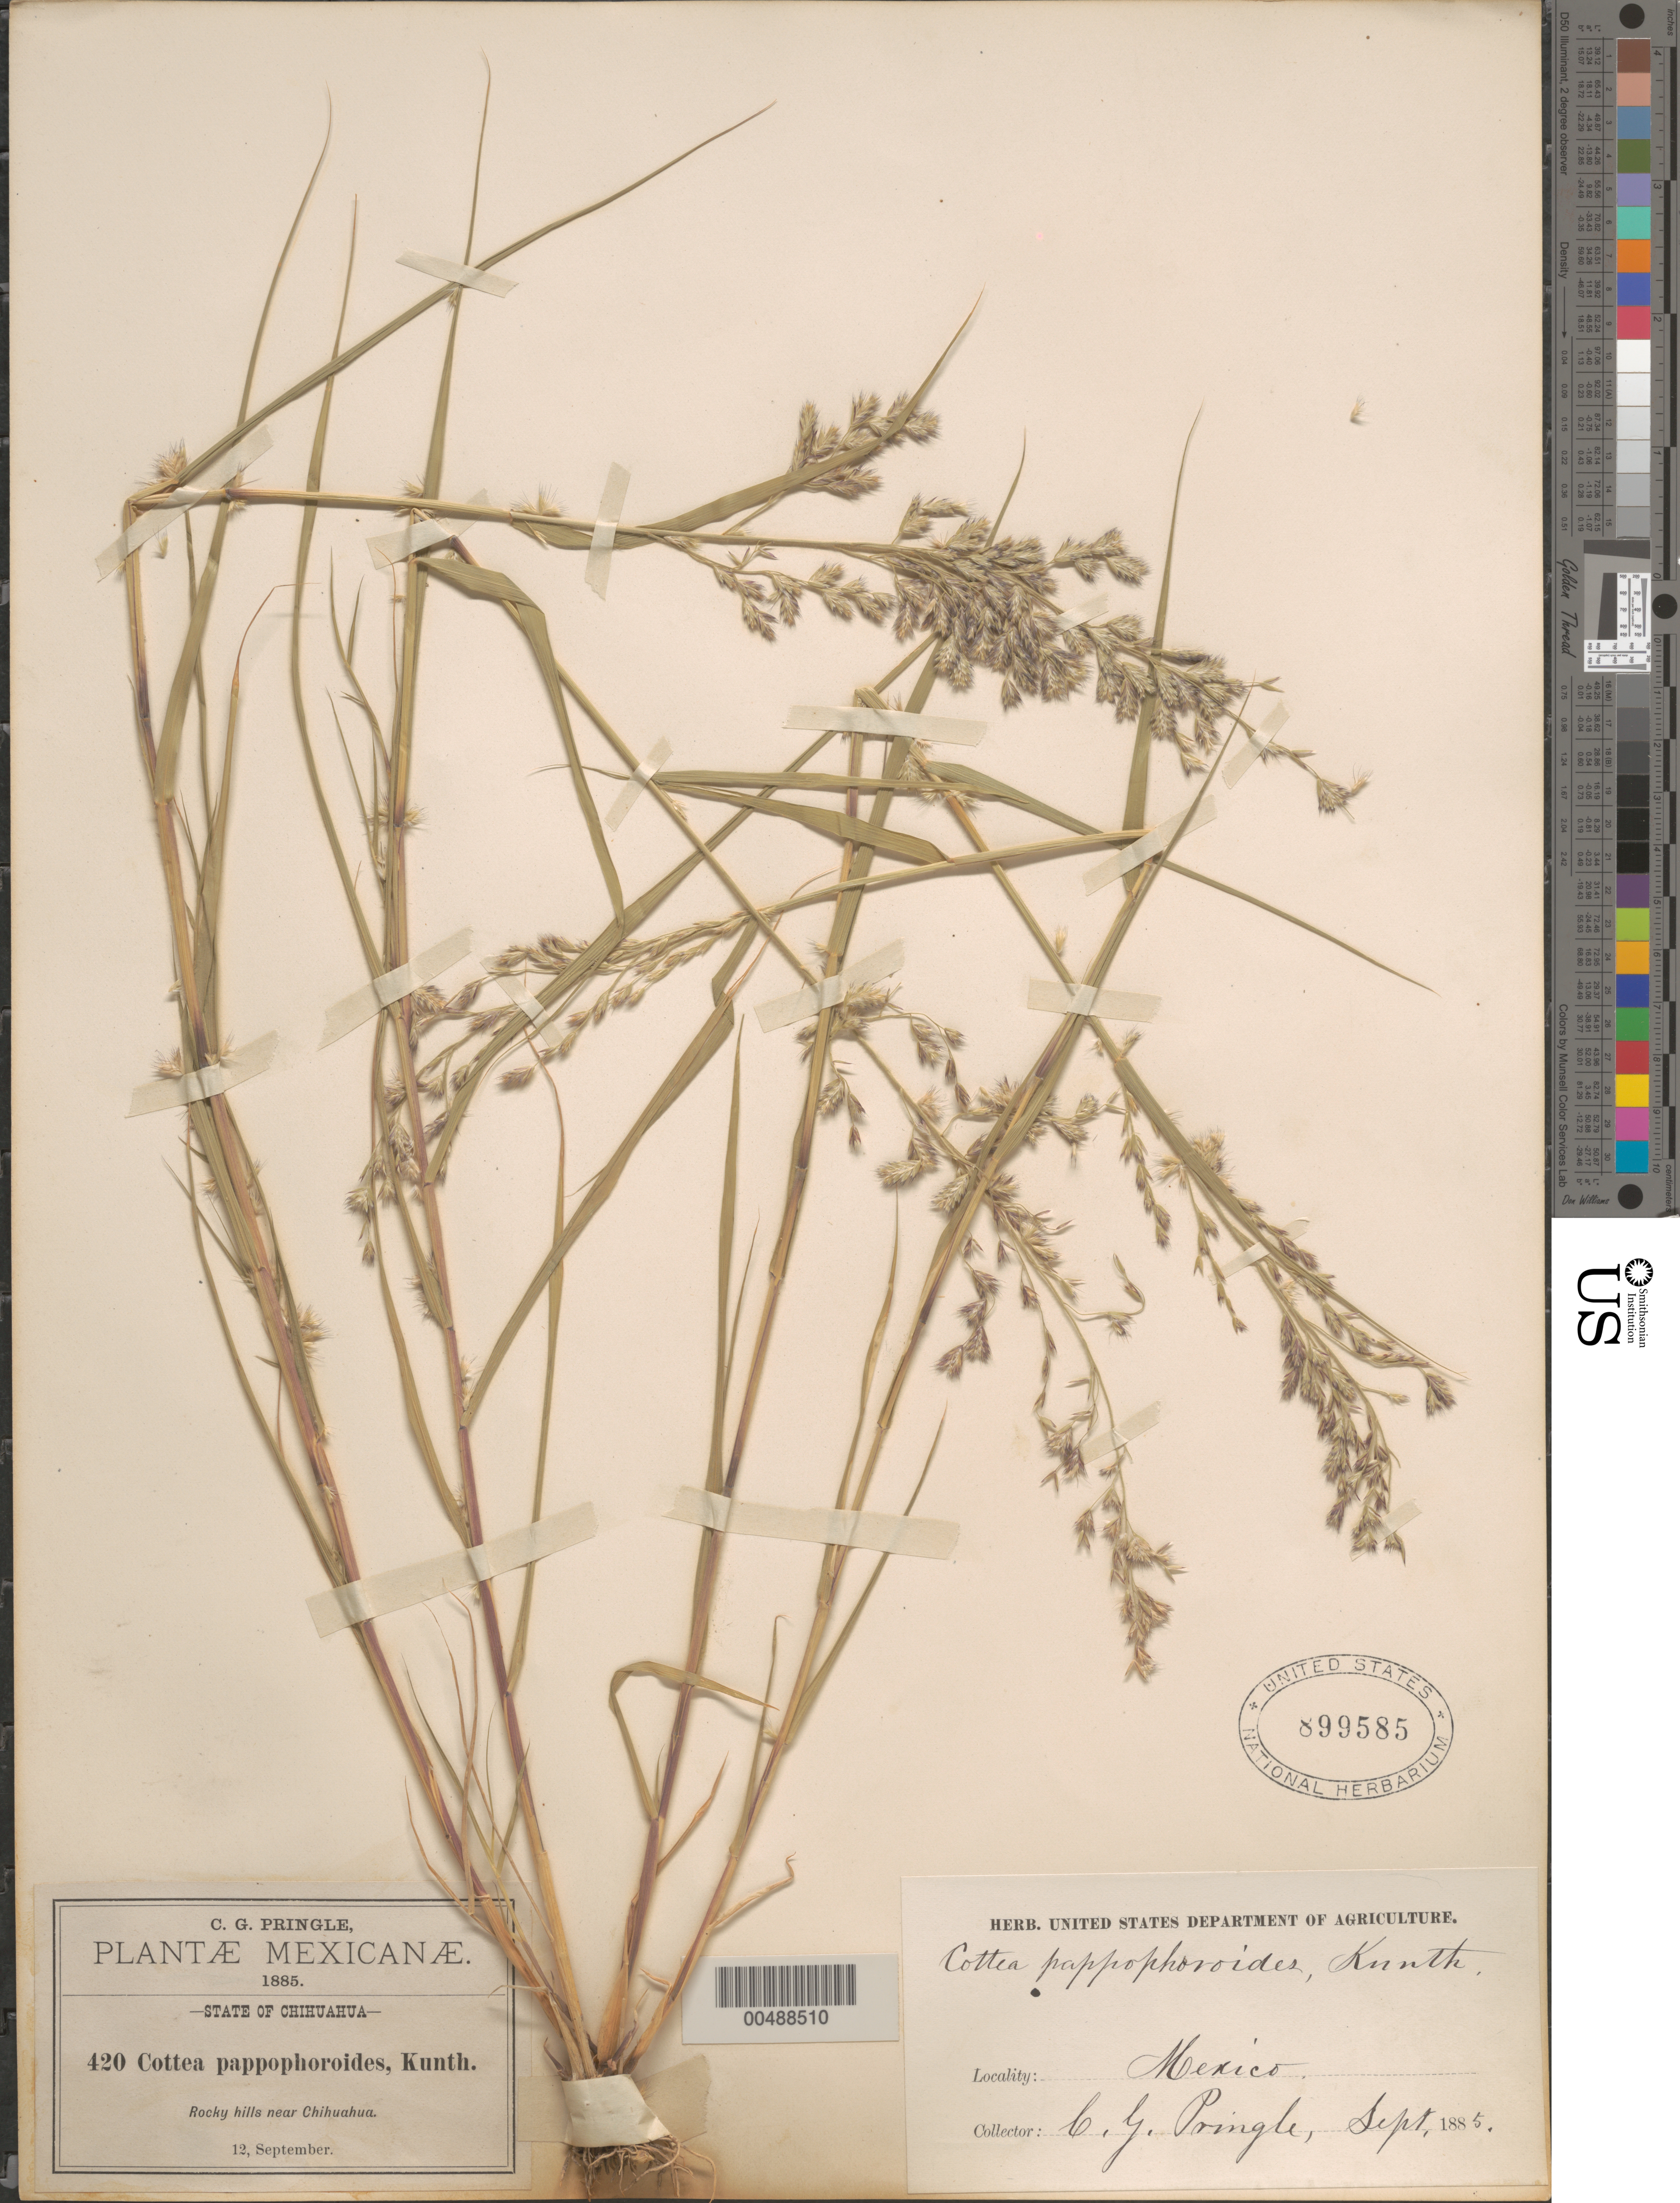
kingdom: Plantae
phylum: Tracheophyta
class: Liliopsida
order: Poales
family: Poaceae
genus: Cottea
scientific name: Cottea pappophoroides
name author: Kunth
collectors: C. G. Pringle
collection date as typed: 12 Sep 1885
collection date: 1885-09-12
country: Mexico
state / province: Chihuahua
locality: Near Chihuahua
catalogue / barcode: US 899585